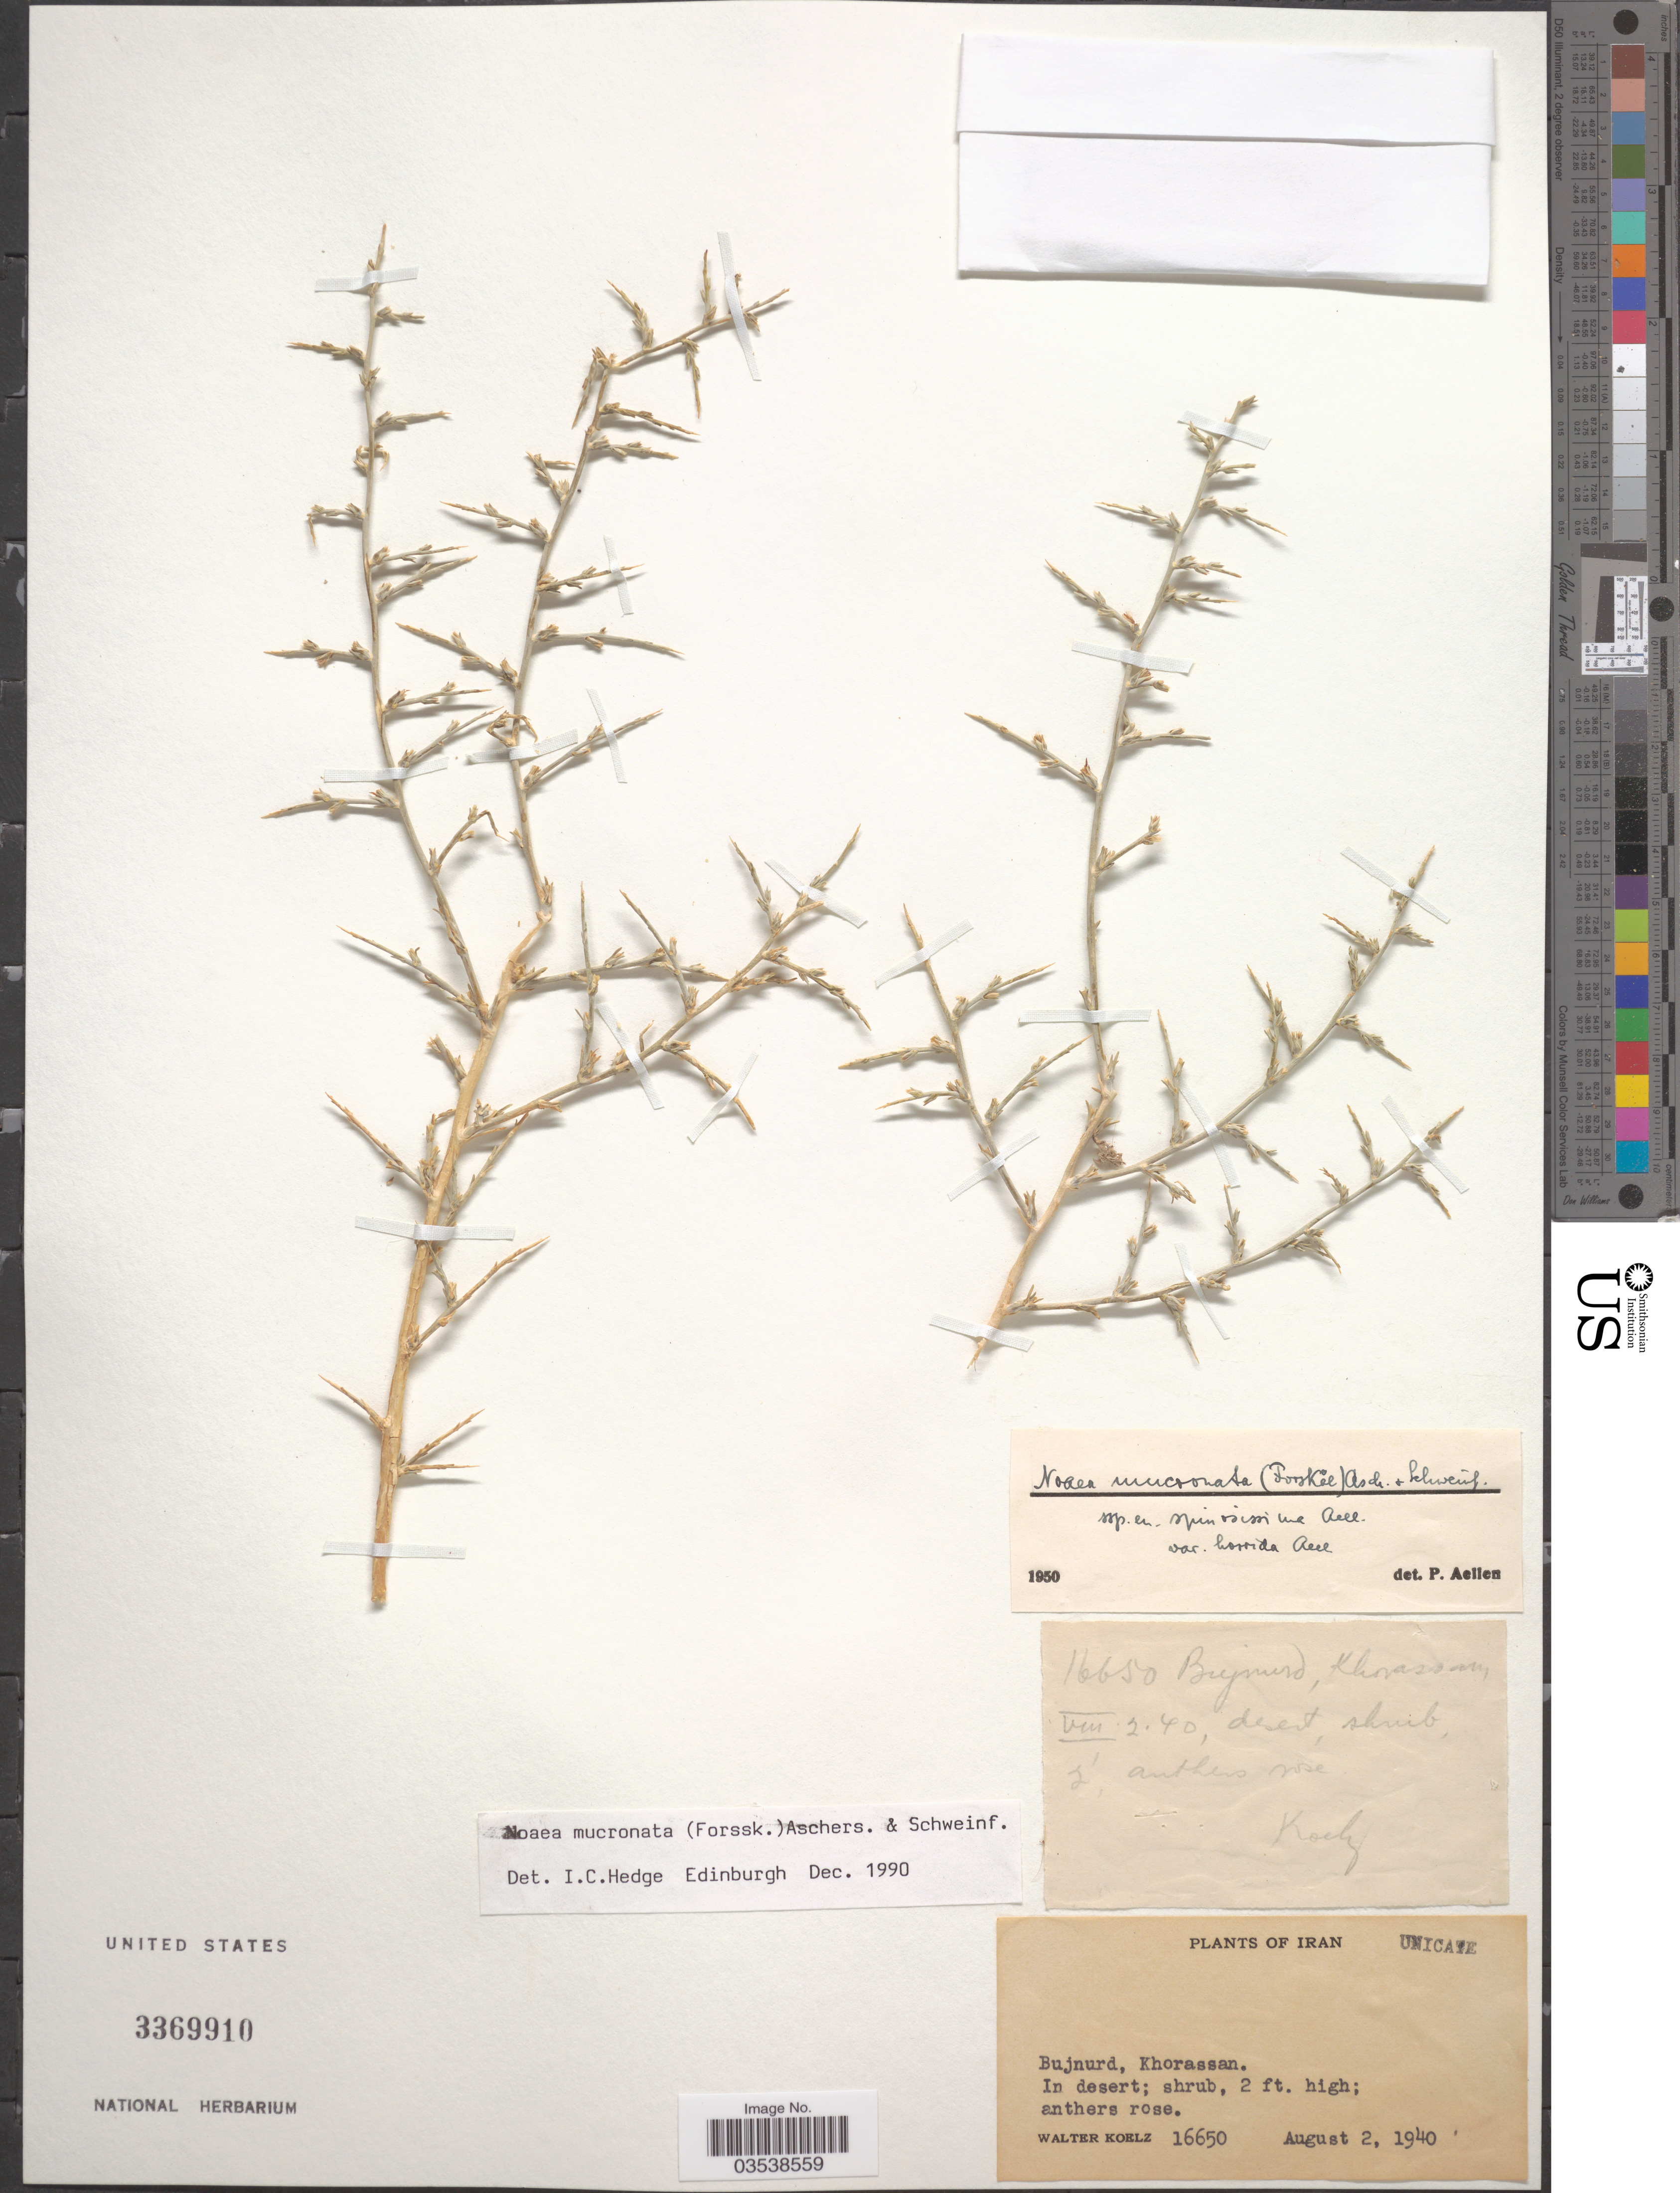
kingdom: Plantae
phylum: Tracheophyta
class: Magnoliopsida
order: Caryophyllales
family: Amaranthaceae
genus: Noaea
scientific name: Noaea mucronata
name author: Aschers. & Schweinf.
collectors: W. N. Koelz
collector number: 16650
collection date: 1940-08-02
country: Iran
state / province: Khorasan [obsolete]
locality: Bujnurd, Khorassan.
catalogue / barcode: US 3369910